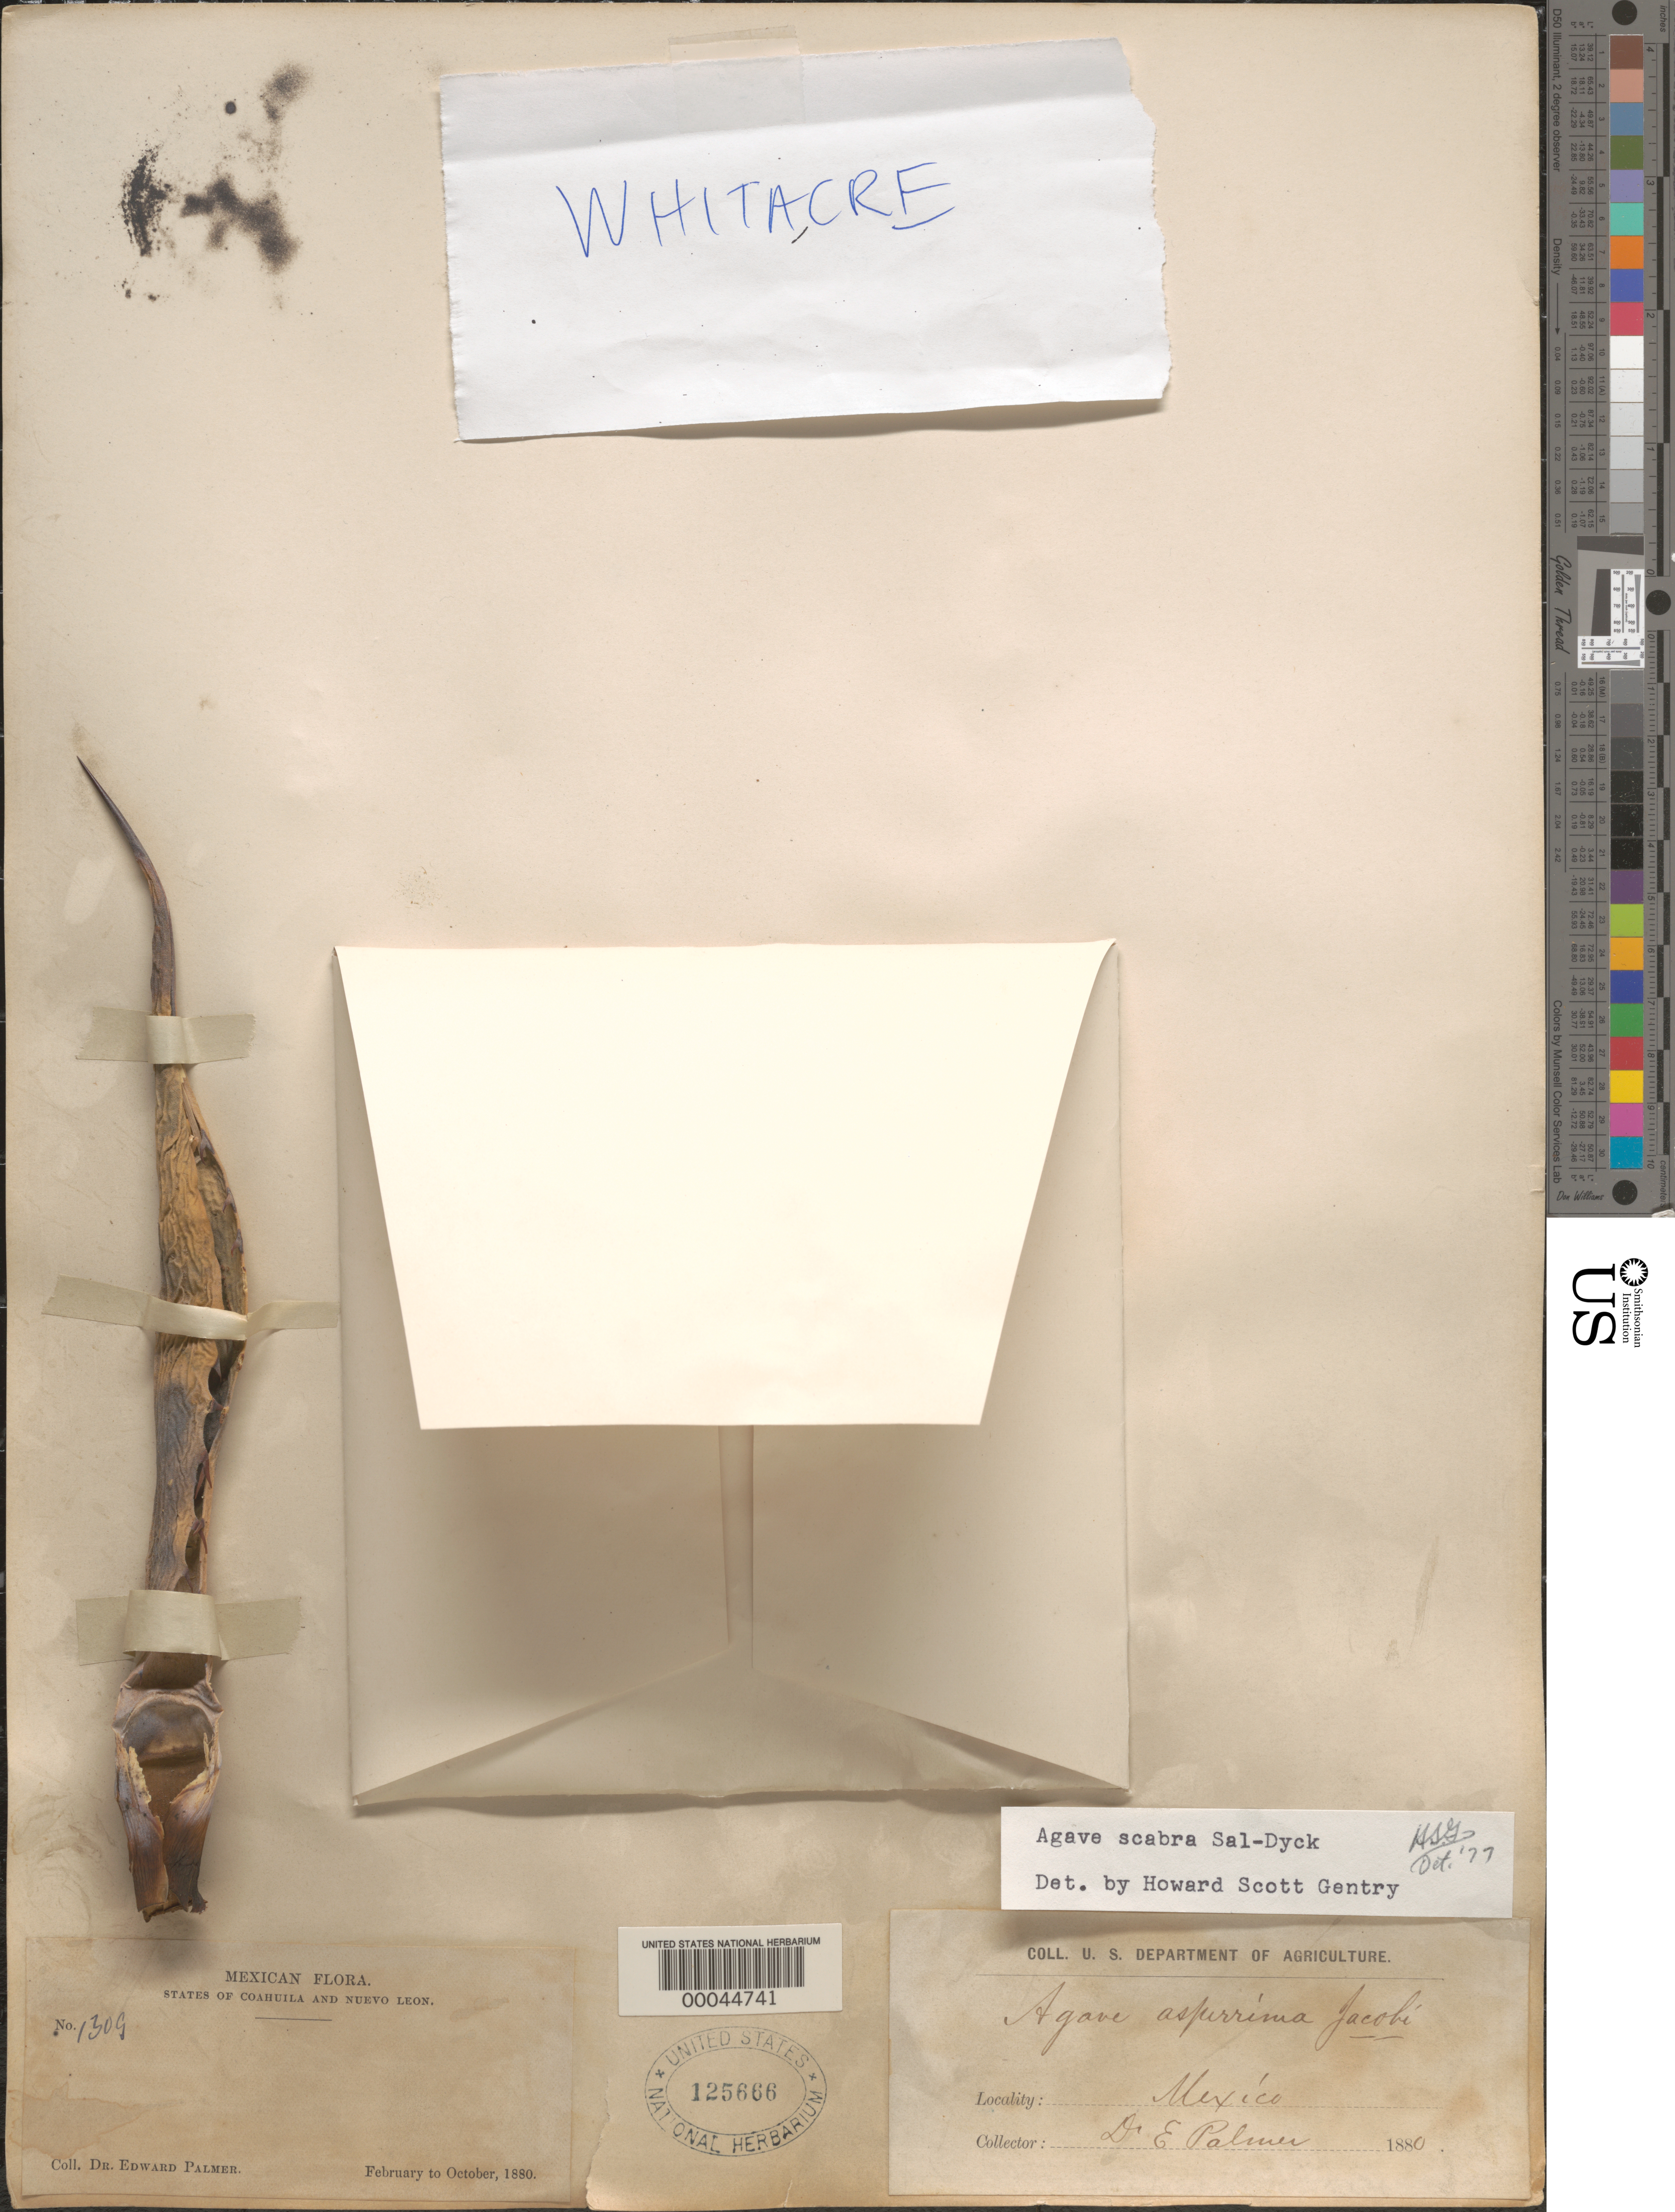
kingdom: Plantae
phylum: Tracheophyta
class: Liliopsida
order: Asparagales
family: Asparagaceae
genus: Agave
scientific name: Agave scabra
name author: Salm-Dyck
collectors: E. Palmer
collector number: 1309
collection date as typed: Feb 1880 to -- Oct 1880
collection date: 1880-02/1880-10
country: Mexico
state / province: Coahuila / Nuevo León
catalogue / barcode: US 125666